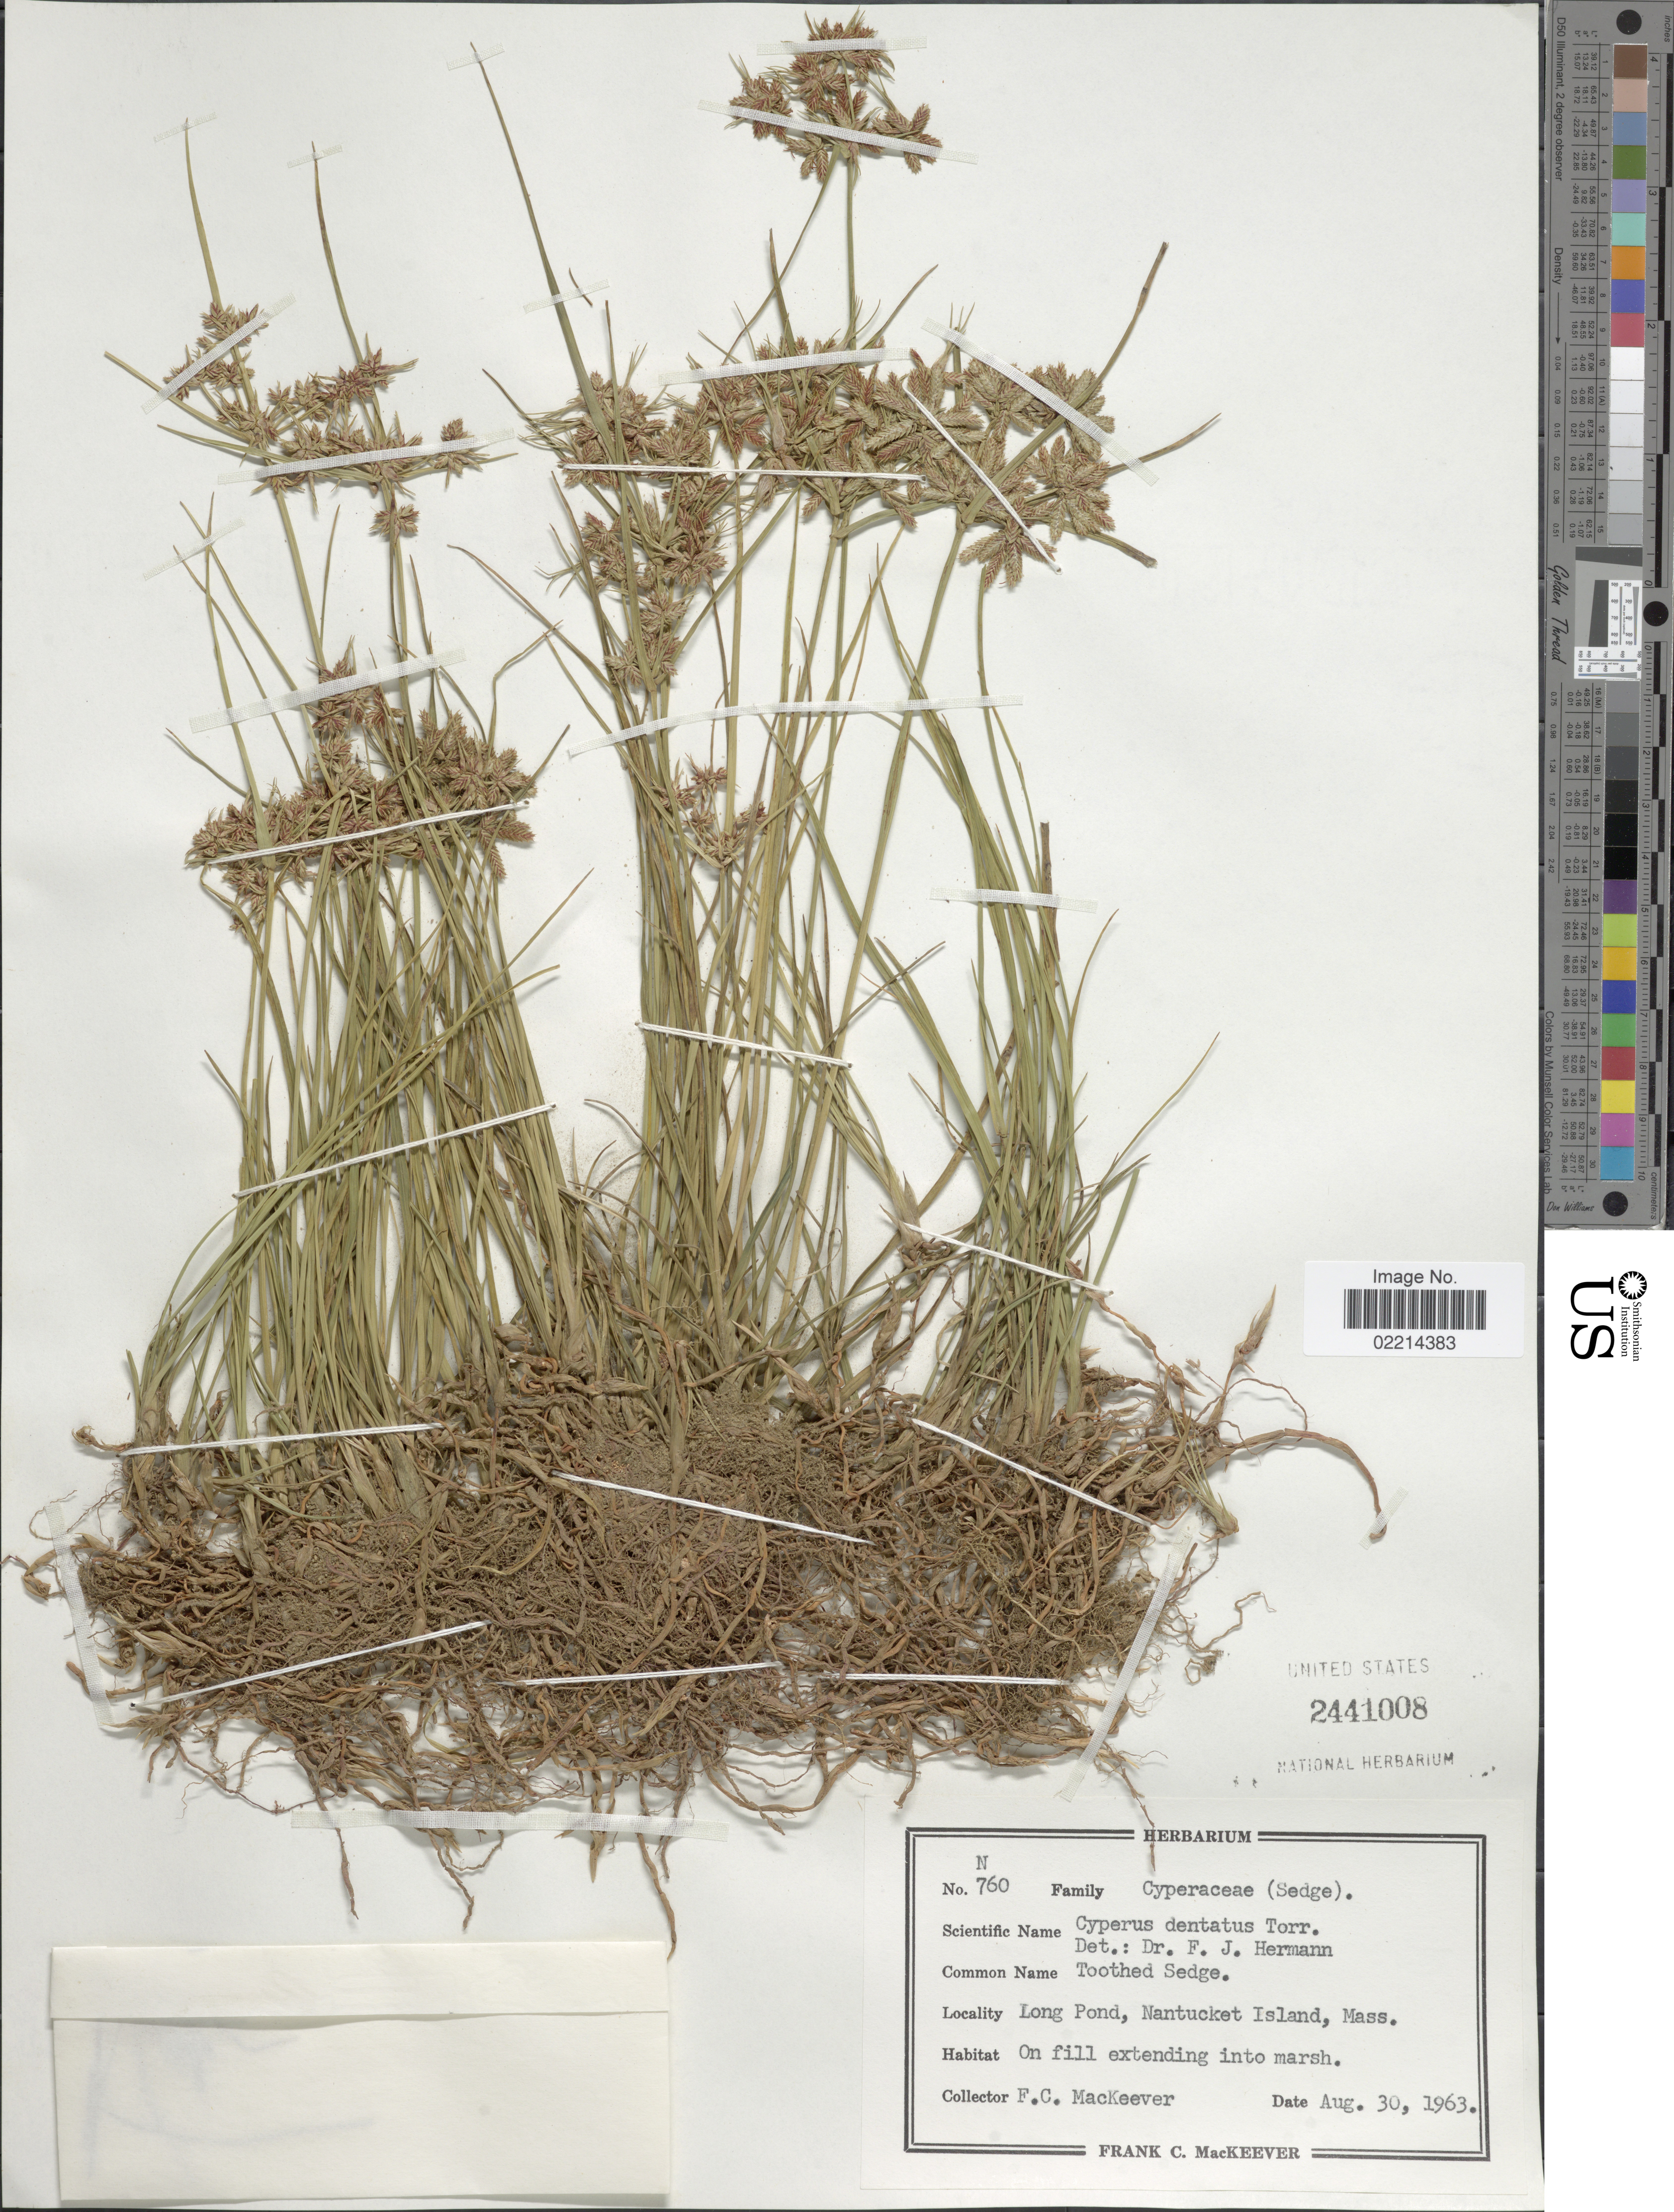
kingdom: Plantae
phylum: Tracheophyta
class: Liliopsida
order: Poales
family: Cyperaceae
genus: Cyperus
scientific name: Cyperus dentatus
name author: Torr.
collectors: F. C. MacKeever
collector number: N 760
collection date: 1963-08-30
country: United States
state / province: Massachusetts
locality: Long Pond, Nantucket Island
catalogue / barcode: US 2441008